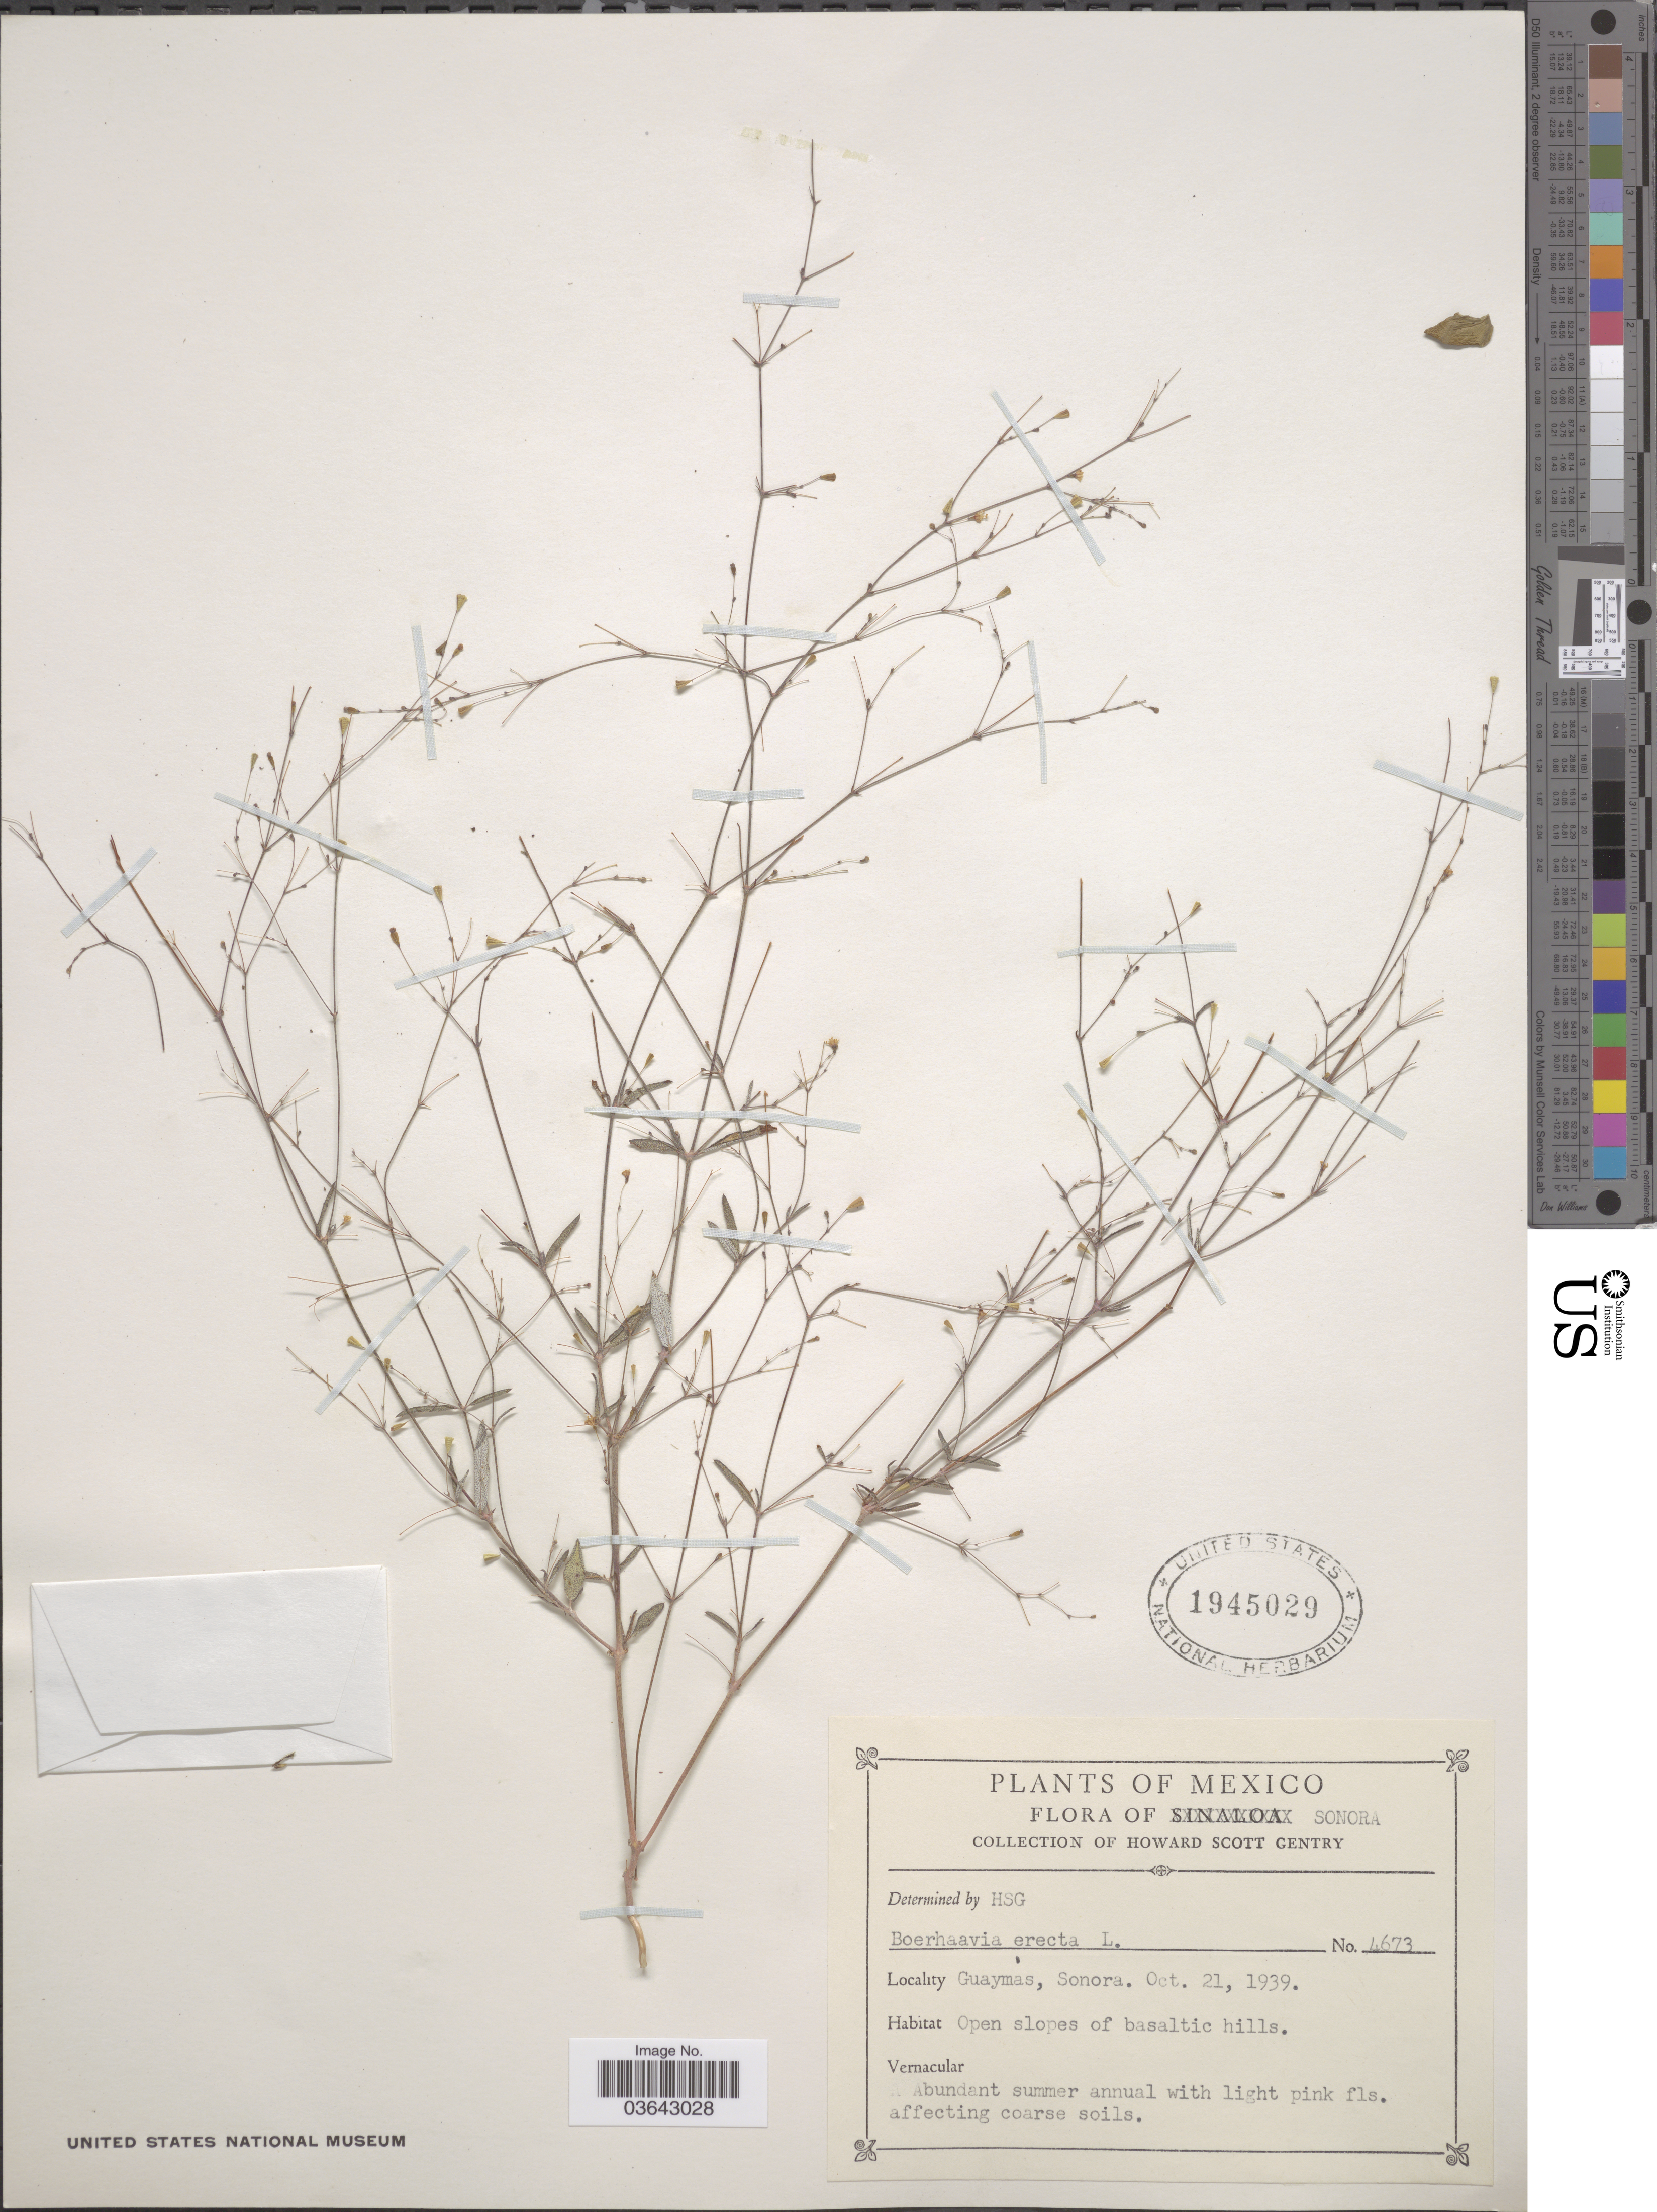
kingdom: Plantae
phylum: Tracheophyta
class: Magnoliopsida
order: Caryophyllales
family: Nyctaginaceae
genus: Boerhavia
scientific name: Boerhavia erecta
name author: L.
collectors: H. S. Gentry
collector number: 4673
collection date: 1939-10-21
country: Mexico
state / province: Sonora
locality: Guaymas.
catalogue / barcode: US 1945029